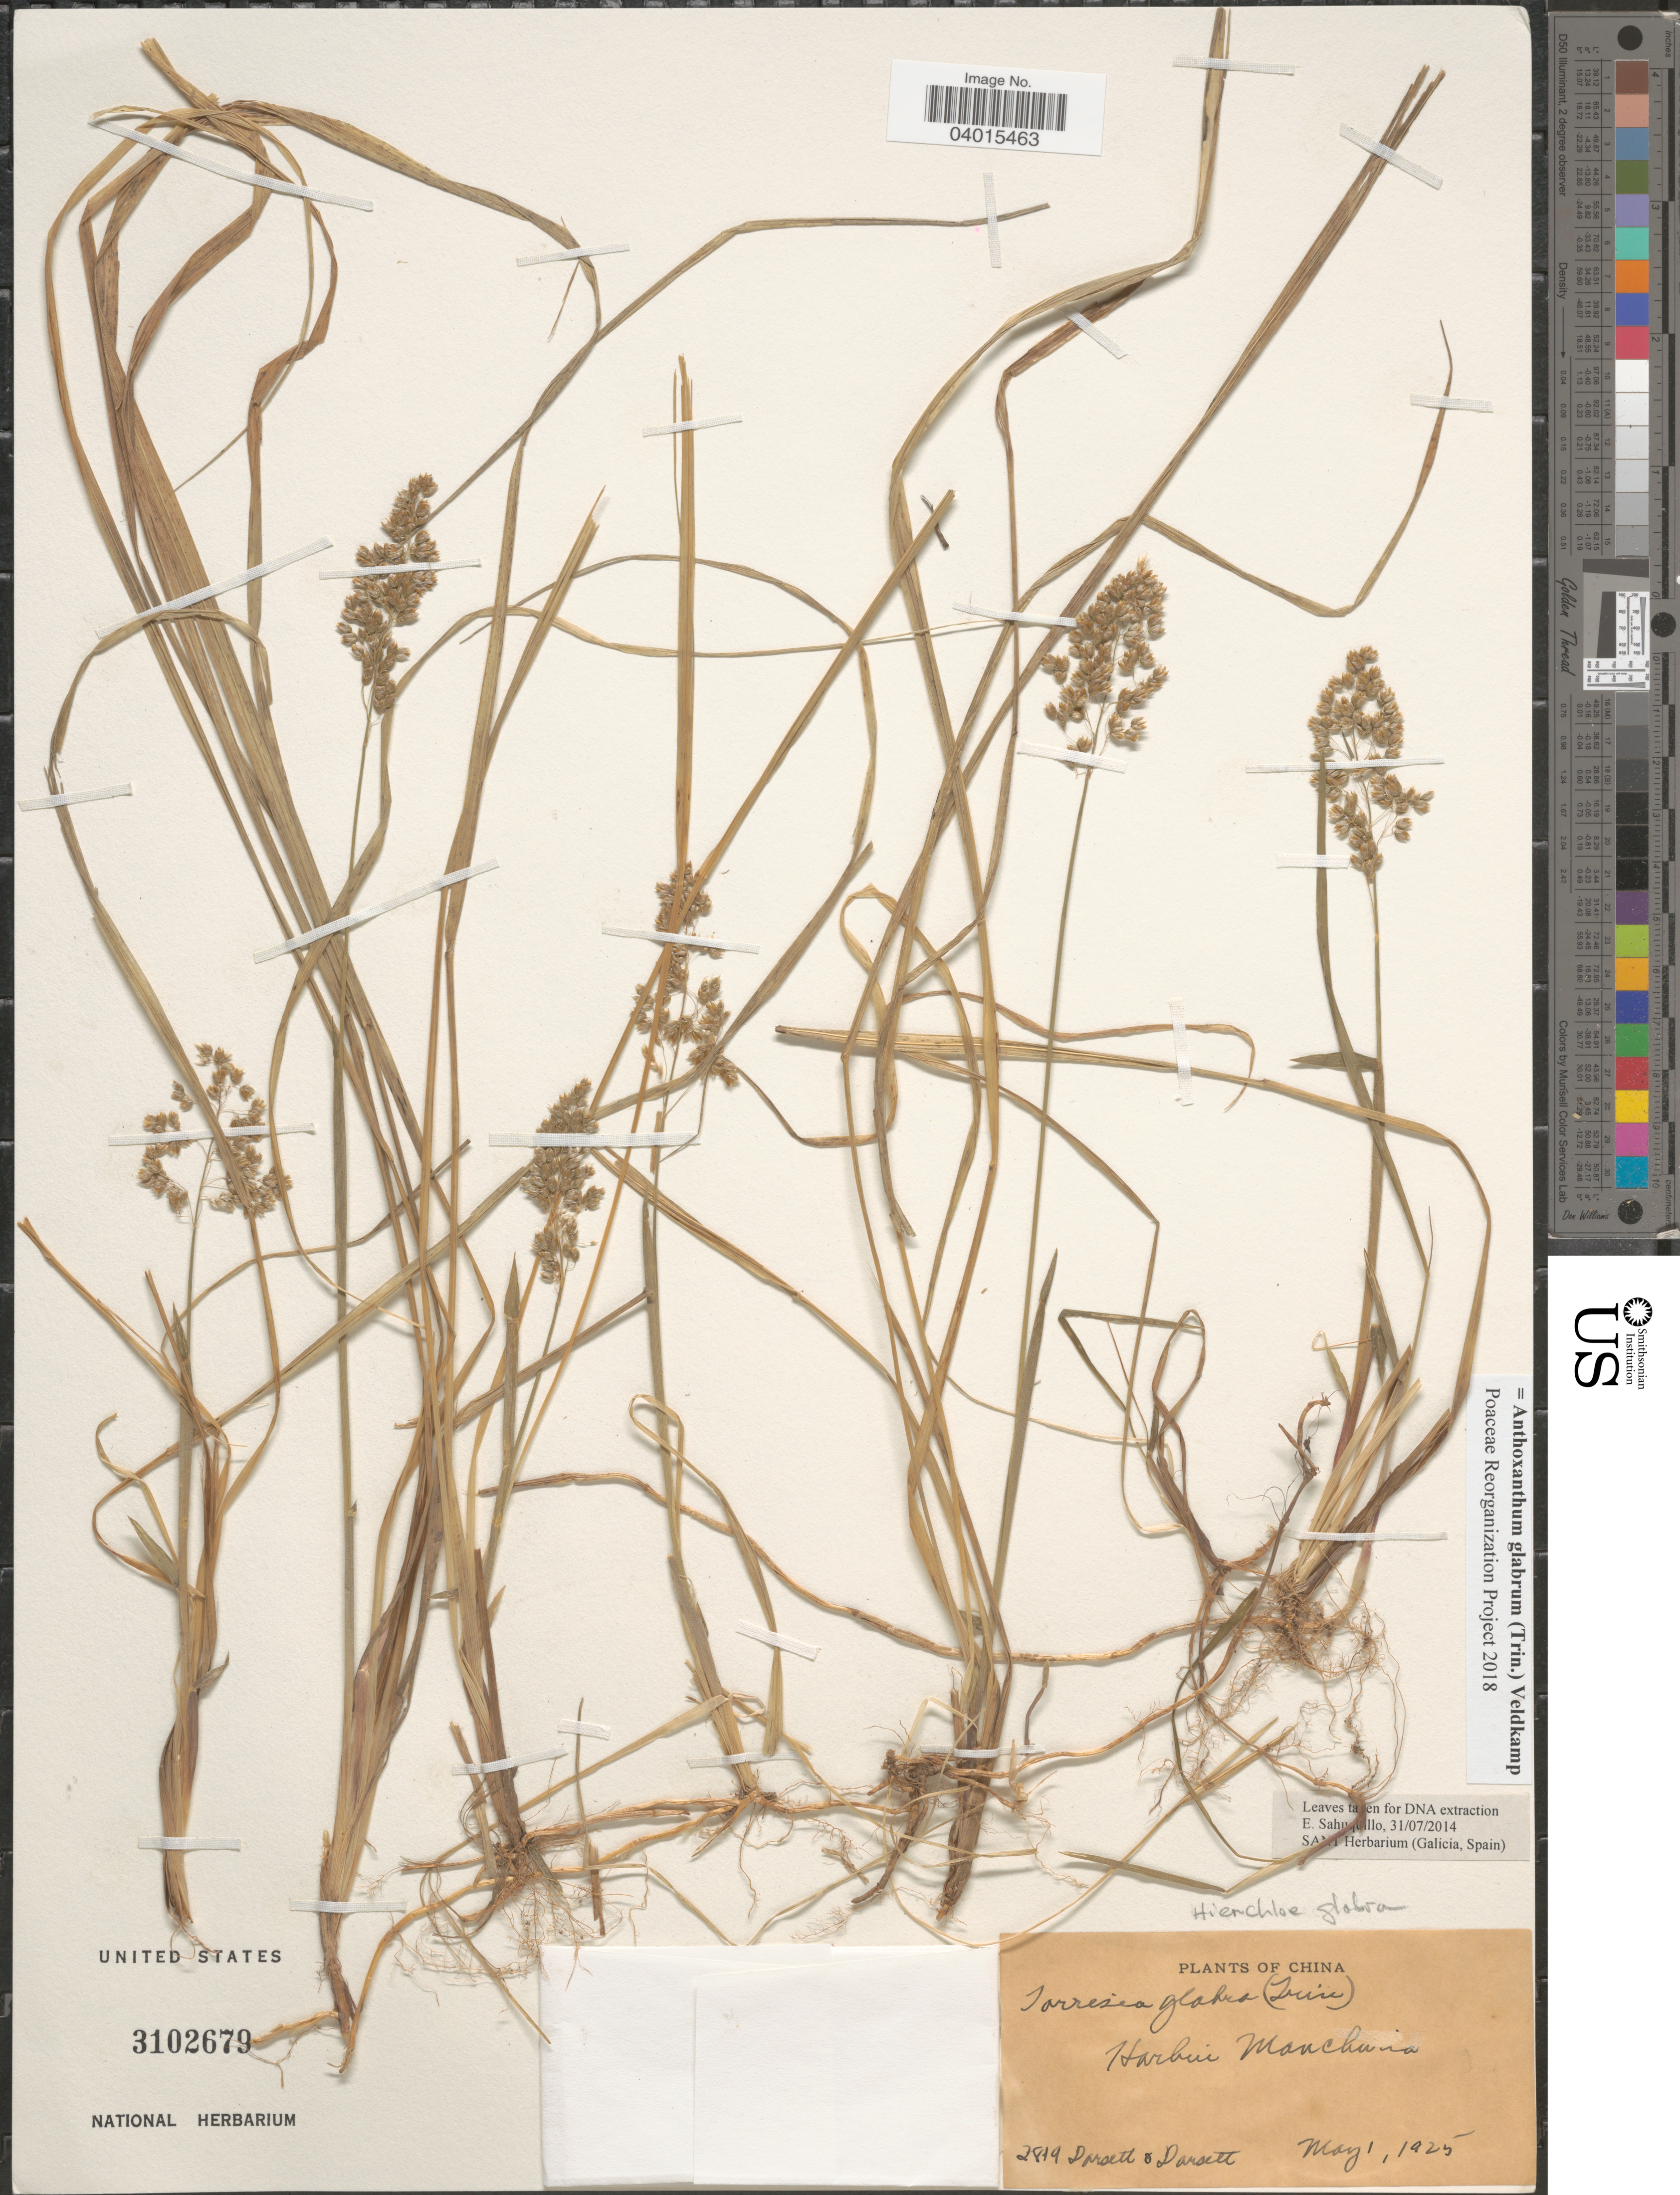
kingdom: Plantae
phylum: Tracheophyta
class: Liliopsida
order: Poales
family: Poaceae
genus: Anthoxanthum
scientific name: Anthoxanthum glabrum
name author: (Trin.) Veldkamp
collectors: -- Dorsett & -- Dorsett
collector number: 2819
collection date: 1925-05-01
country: China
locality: Harbin, Manchuria.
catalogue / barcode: US 3102679